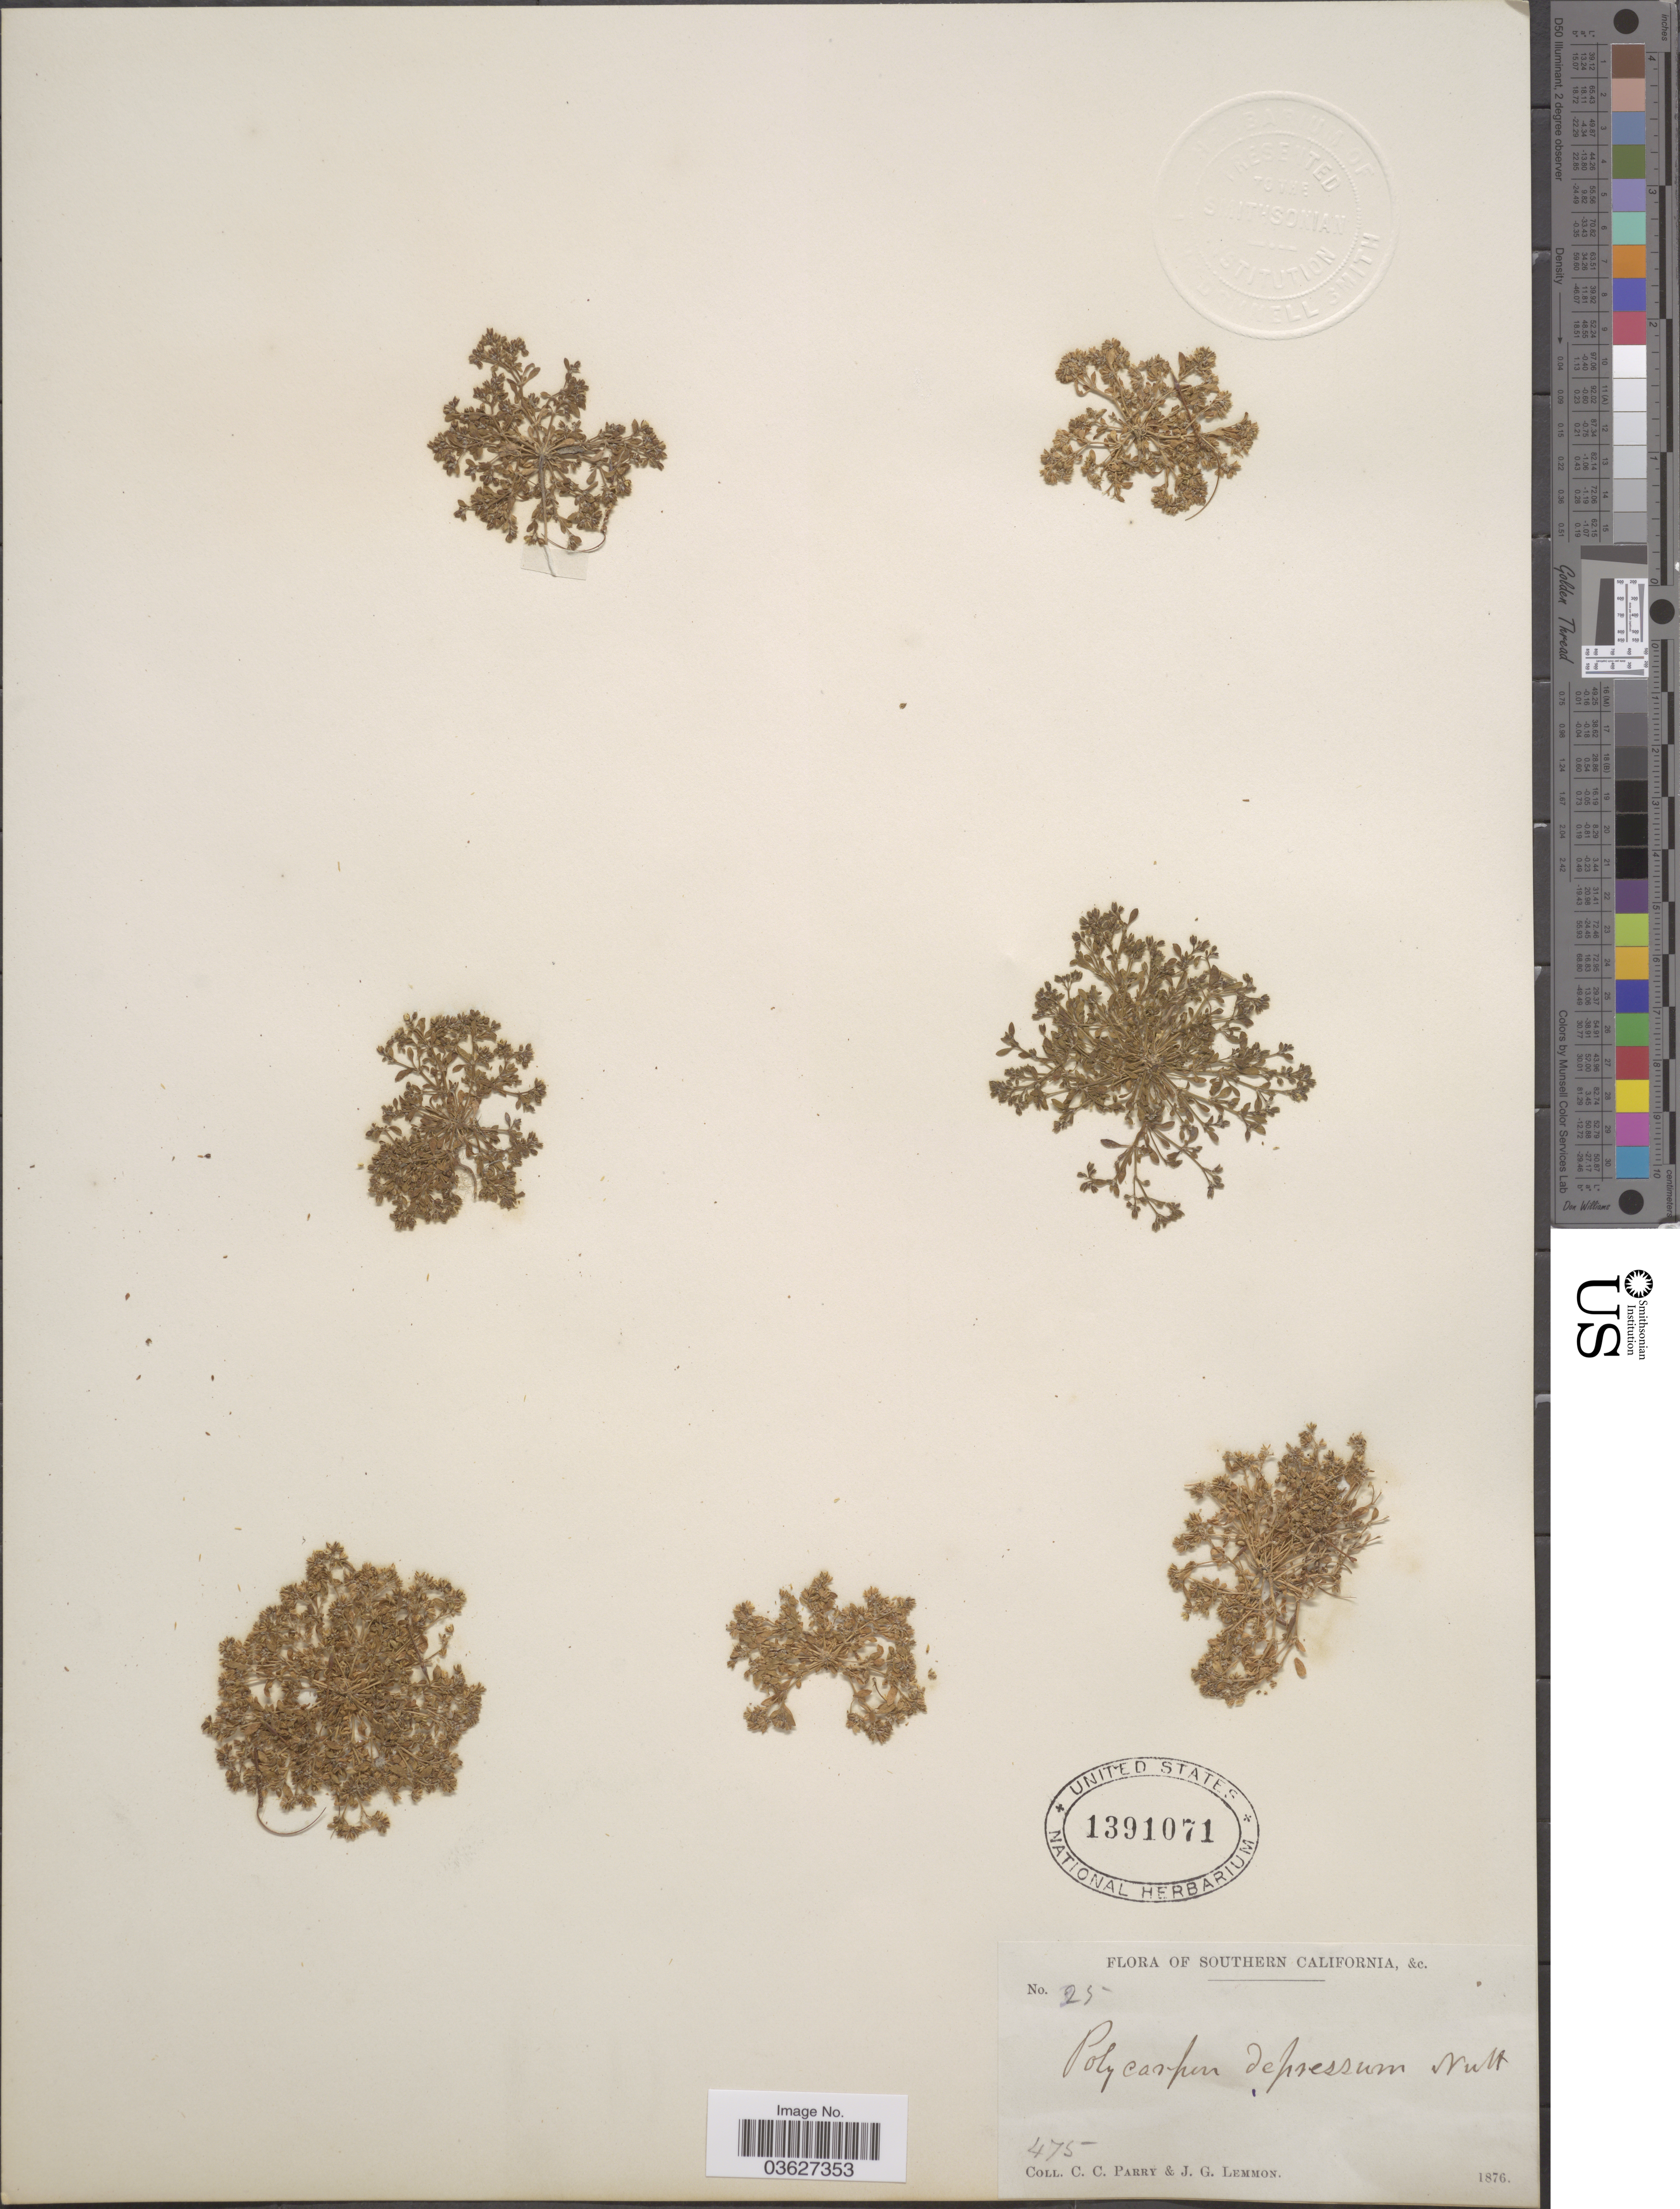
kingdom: Plantae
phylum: Tracheophyta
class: Magnoliopsida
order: Caryophyllales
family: Caryophyllaceae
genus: Polycarpon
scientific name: Polycarpon depressum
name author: Nutt.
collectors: C. C. Parry & J. Lemmon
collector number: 25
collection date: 1876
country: United States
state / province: California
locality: Southern California.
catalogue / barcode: US 1391071